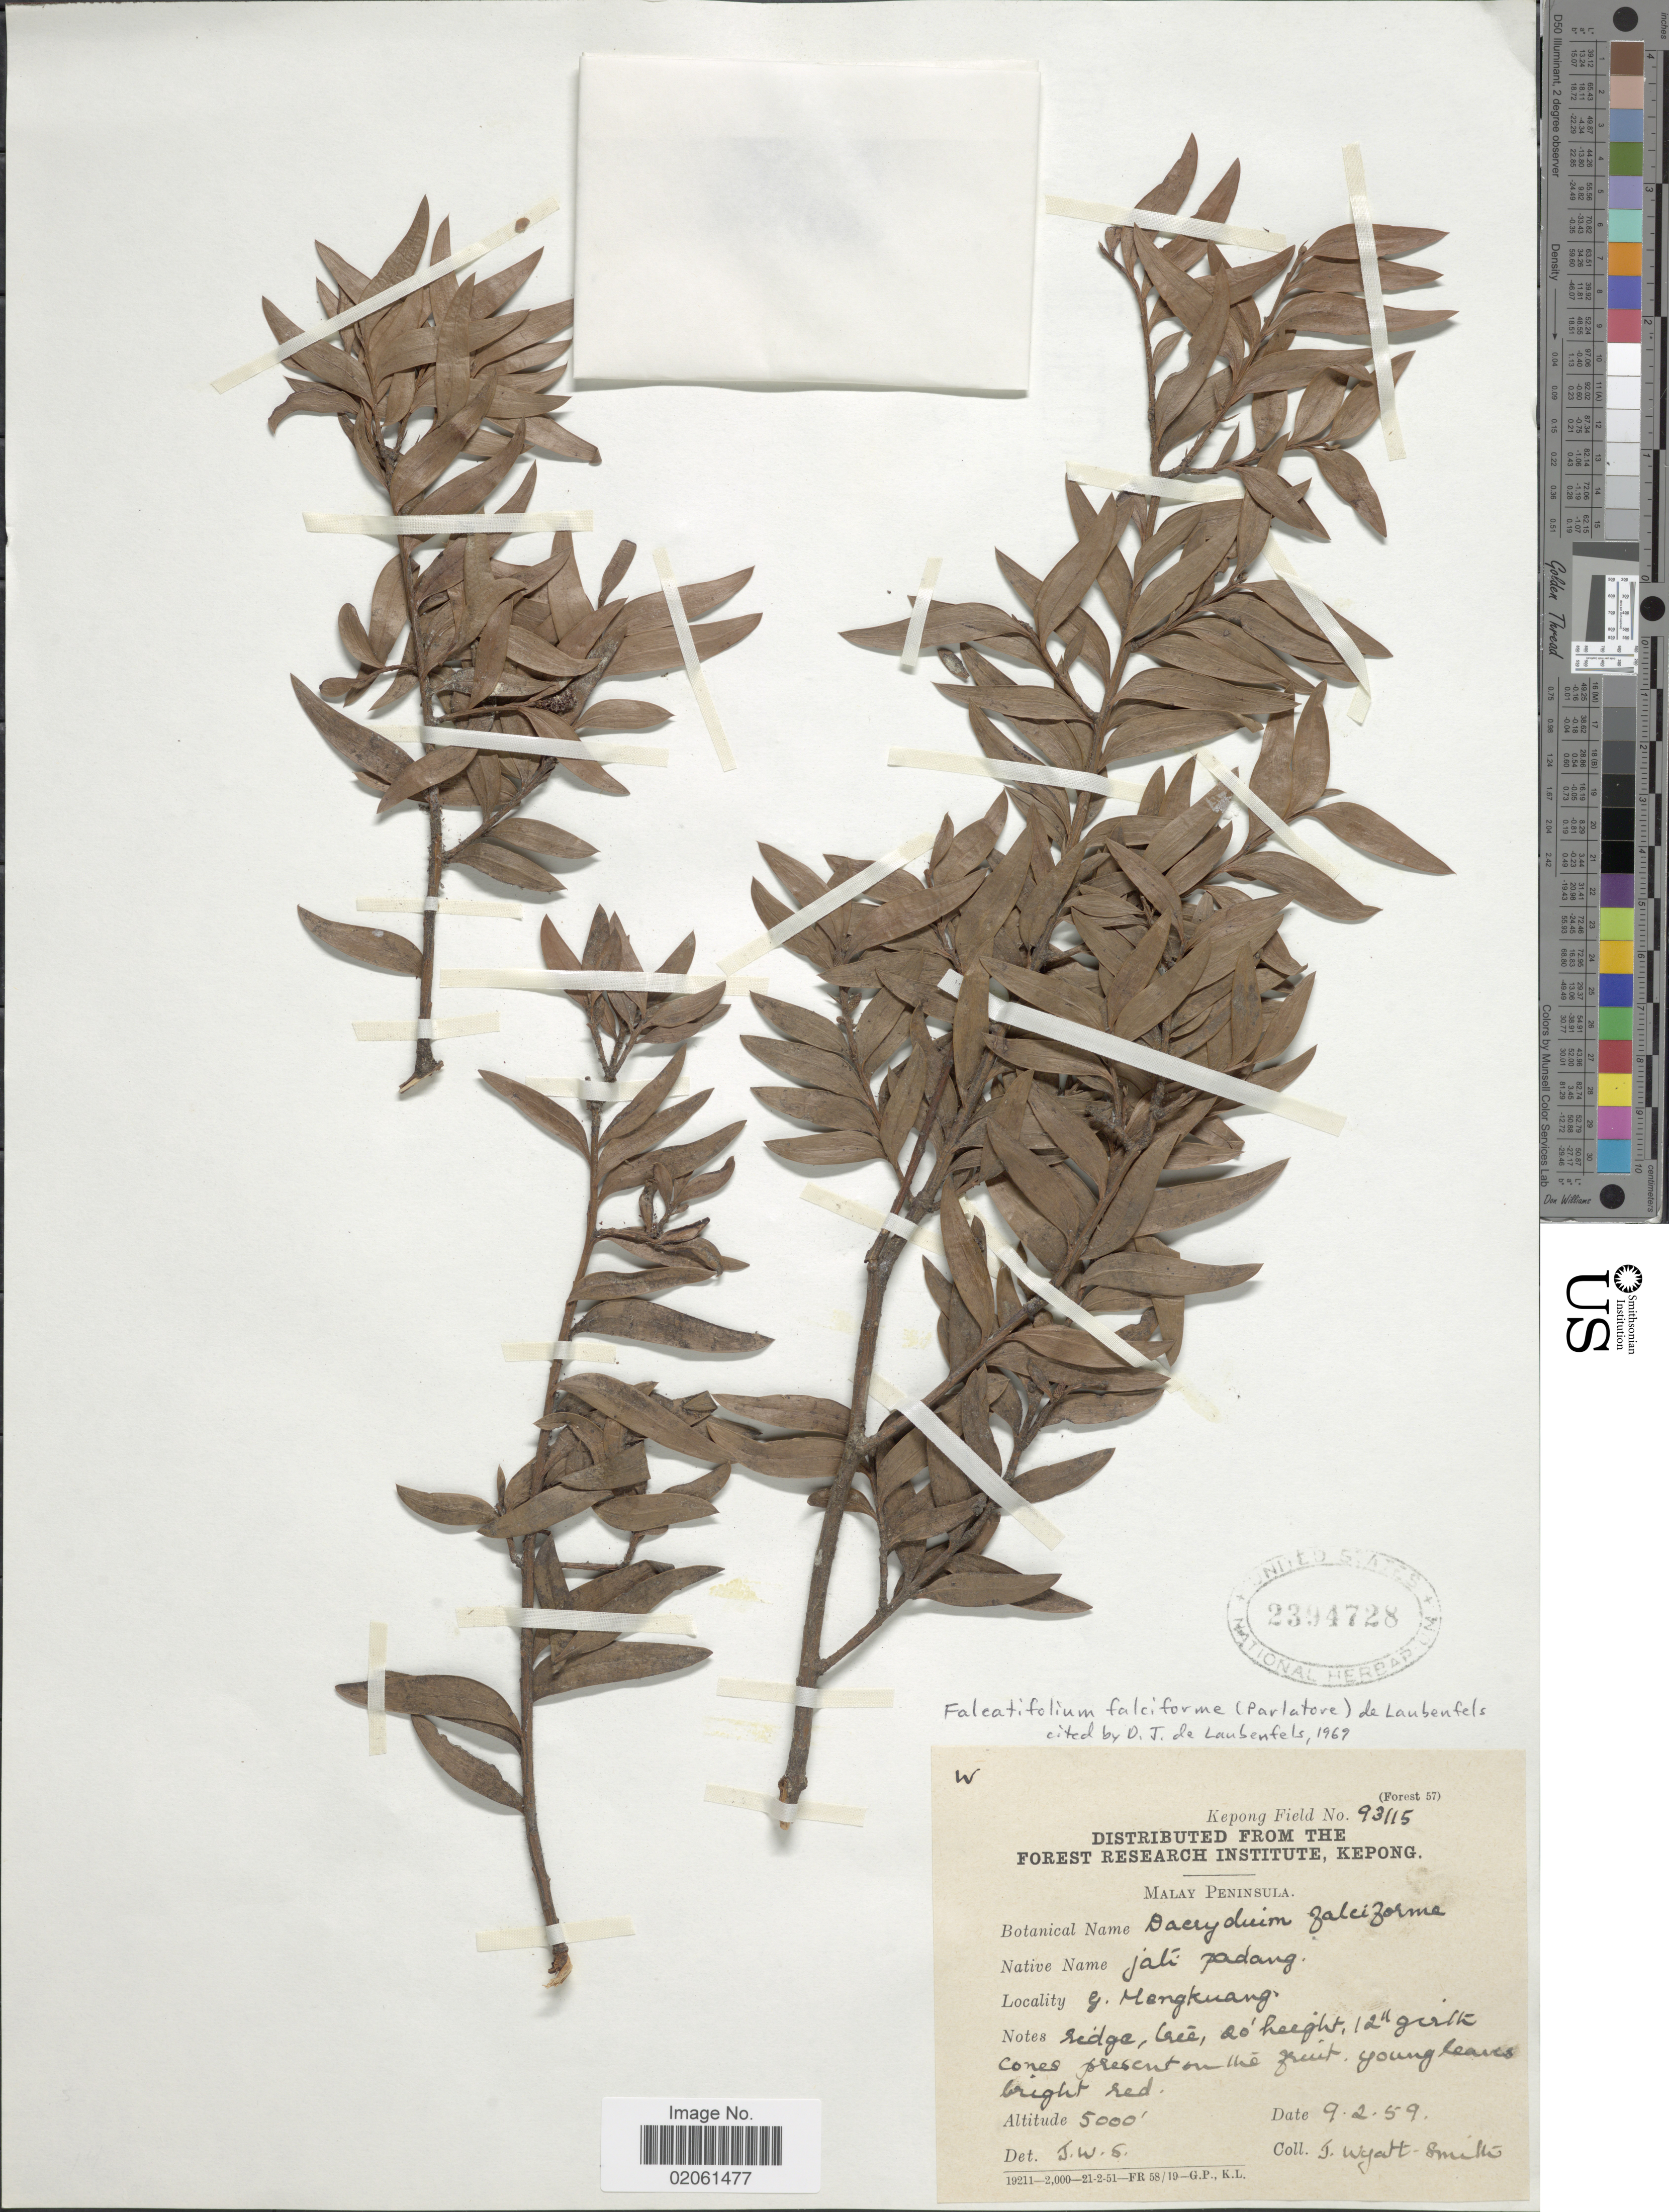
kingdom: Plantae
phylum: Tracheophyta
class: Pinopsida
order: Pinales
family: Podocarpaceae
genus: Falcatifolium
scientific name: Falcatifolium sp.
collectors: J. Wyatt-Smith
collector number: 93115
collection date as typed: Transcribed d/m/y: 9/2/59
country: Malaysia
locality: Malay Peninsula. G. Mengkuang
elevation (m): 1524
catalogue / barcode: US 2394728